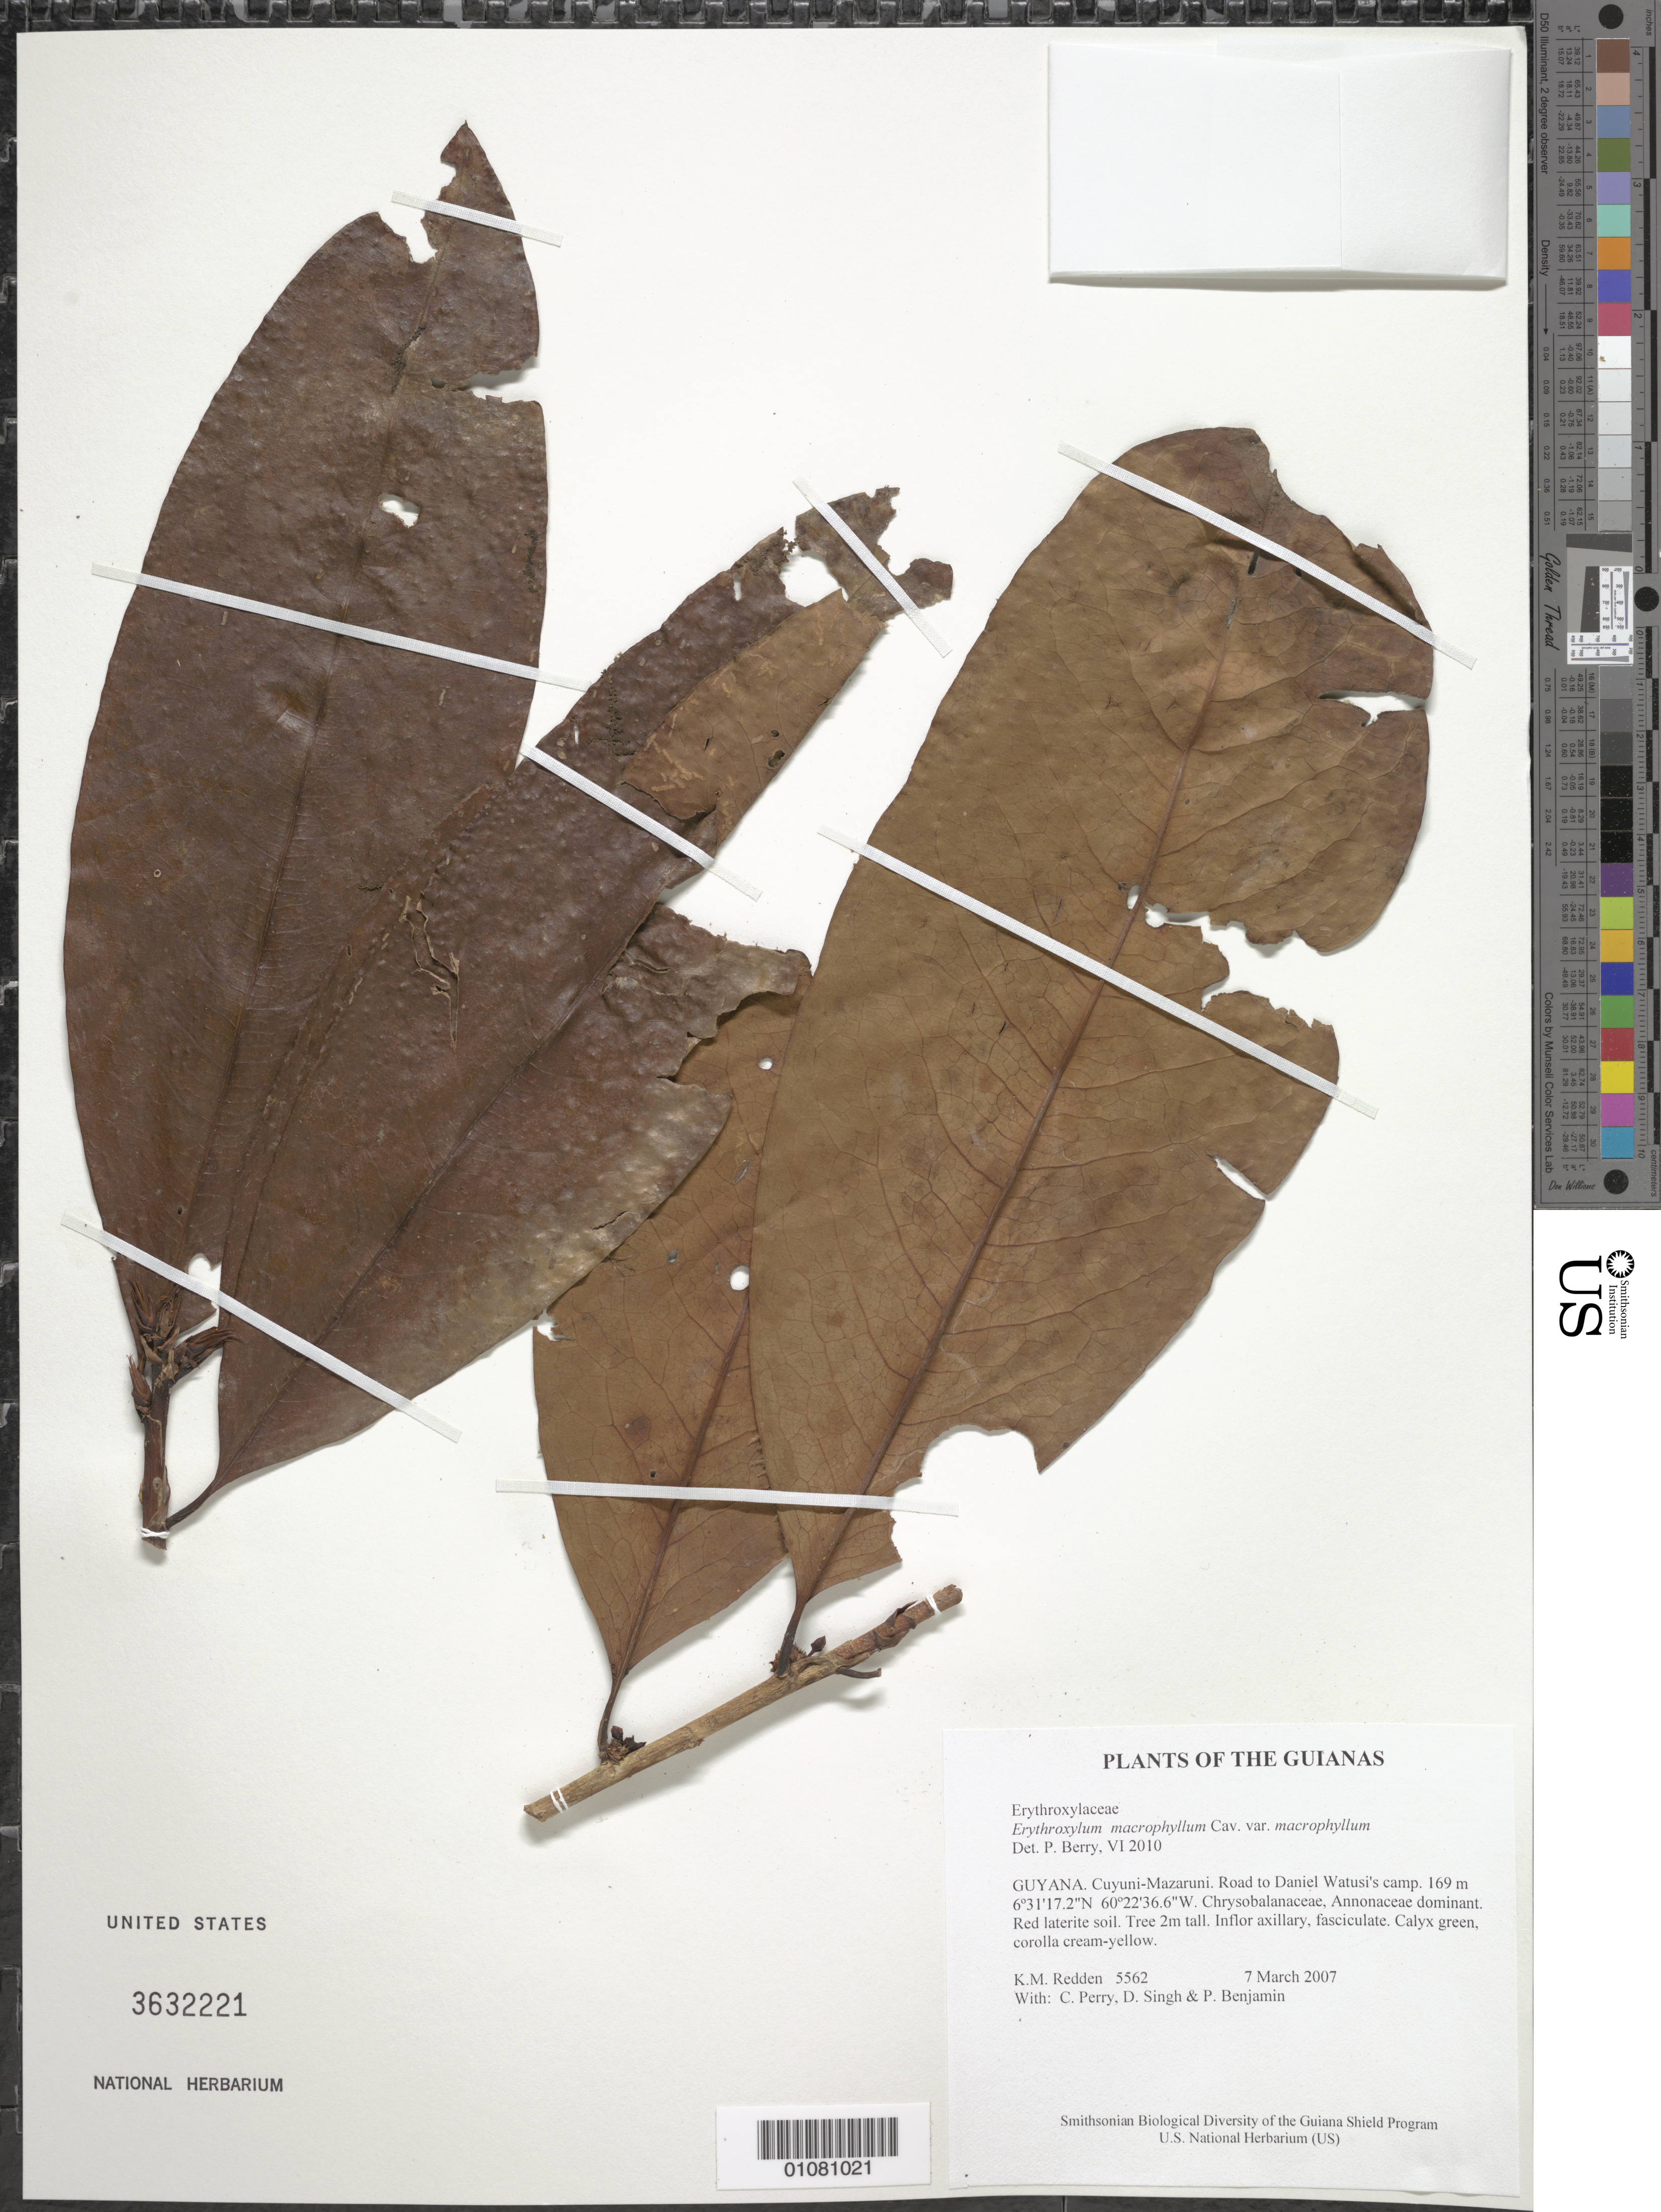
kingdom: Plantae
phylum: Tracheophyta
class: Magnoliopsida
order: Malpighiales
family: Erythroxylaceae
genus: Erythroxylum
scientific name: Erythroxylum macrophyllum var. macrophyllum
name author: Cav.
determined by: Berry, P. E., (WIS), University of Wisconsin - Madison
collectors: K. M. Redden, C. Perry, D. Singh & P. Benjamin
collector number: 5562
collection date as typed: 7 March 2007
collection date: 2007-03-07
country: Guyana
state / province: Cuyuni-Mazaruni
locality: Road to Daniel Watusi's camp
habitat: Chrysobalanaceae, Annonaceae dominant. Red laterite soil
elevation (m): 169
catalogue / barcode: US 3632221